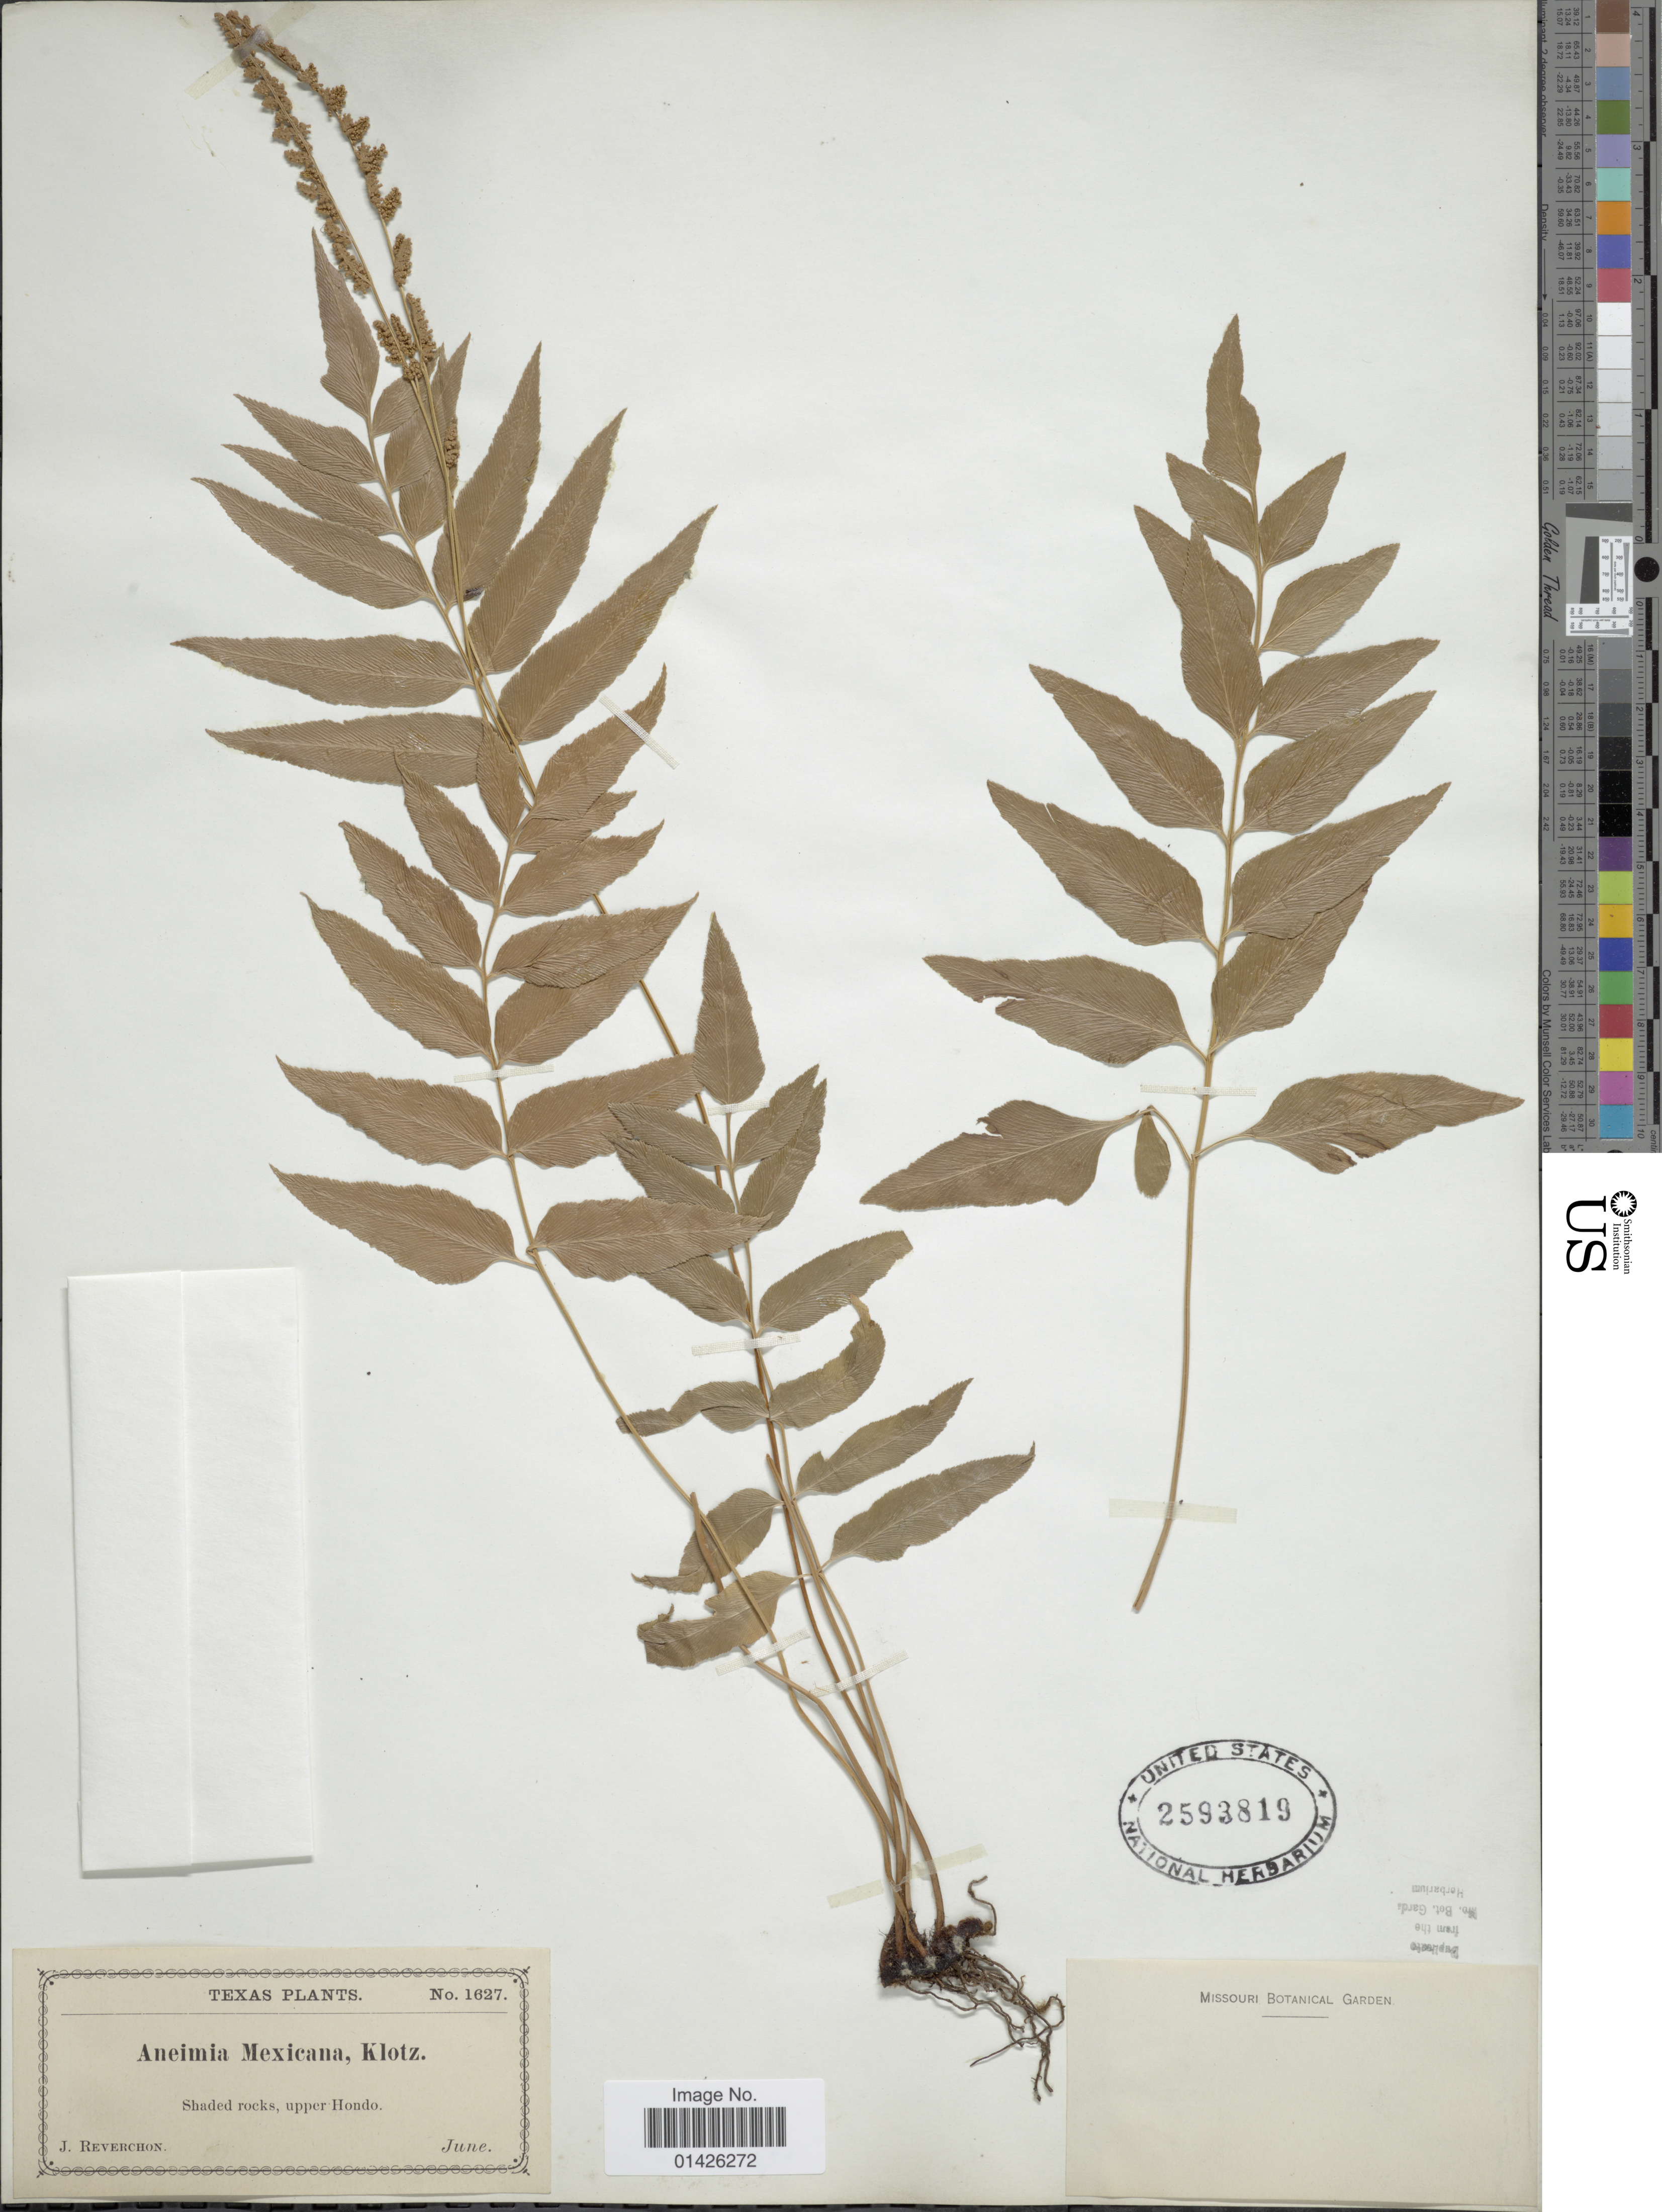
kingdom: Plantae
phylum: Tracheophyta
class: Polypodiopsida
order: Schizaeales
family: Anemiaceae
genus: Anemia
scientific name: Anemia mexicana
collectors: J. Reverchon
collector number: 1627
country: United States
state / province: Texas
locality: Shaded rocks, upper Hondo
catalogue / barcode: US 2593819